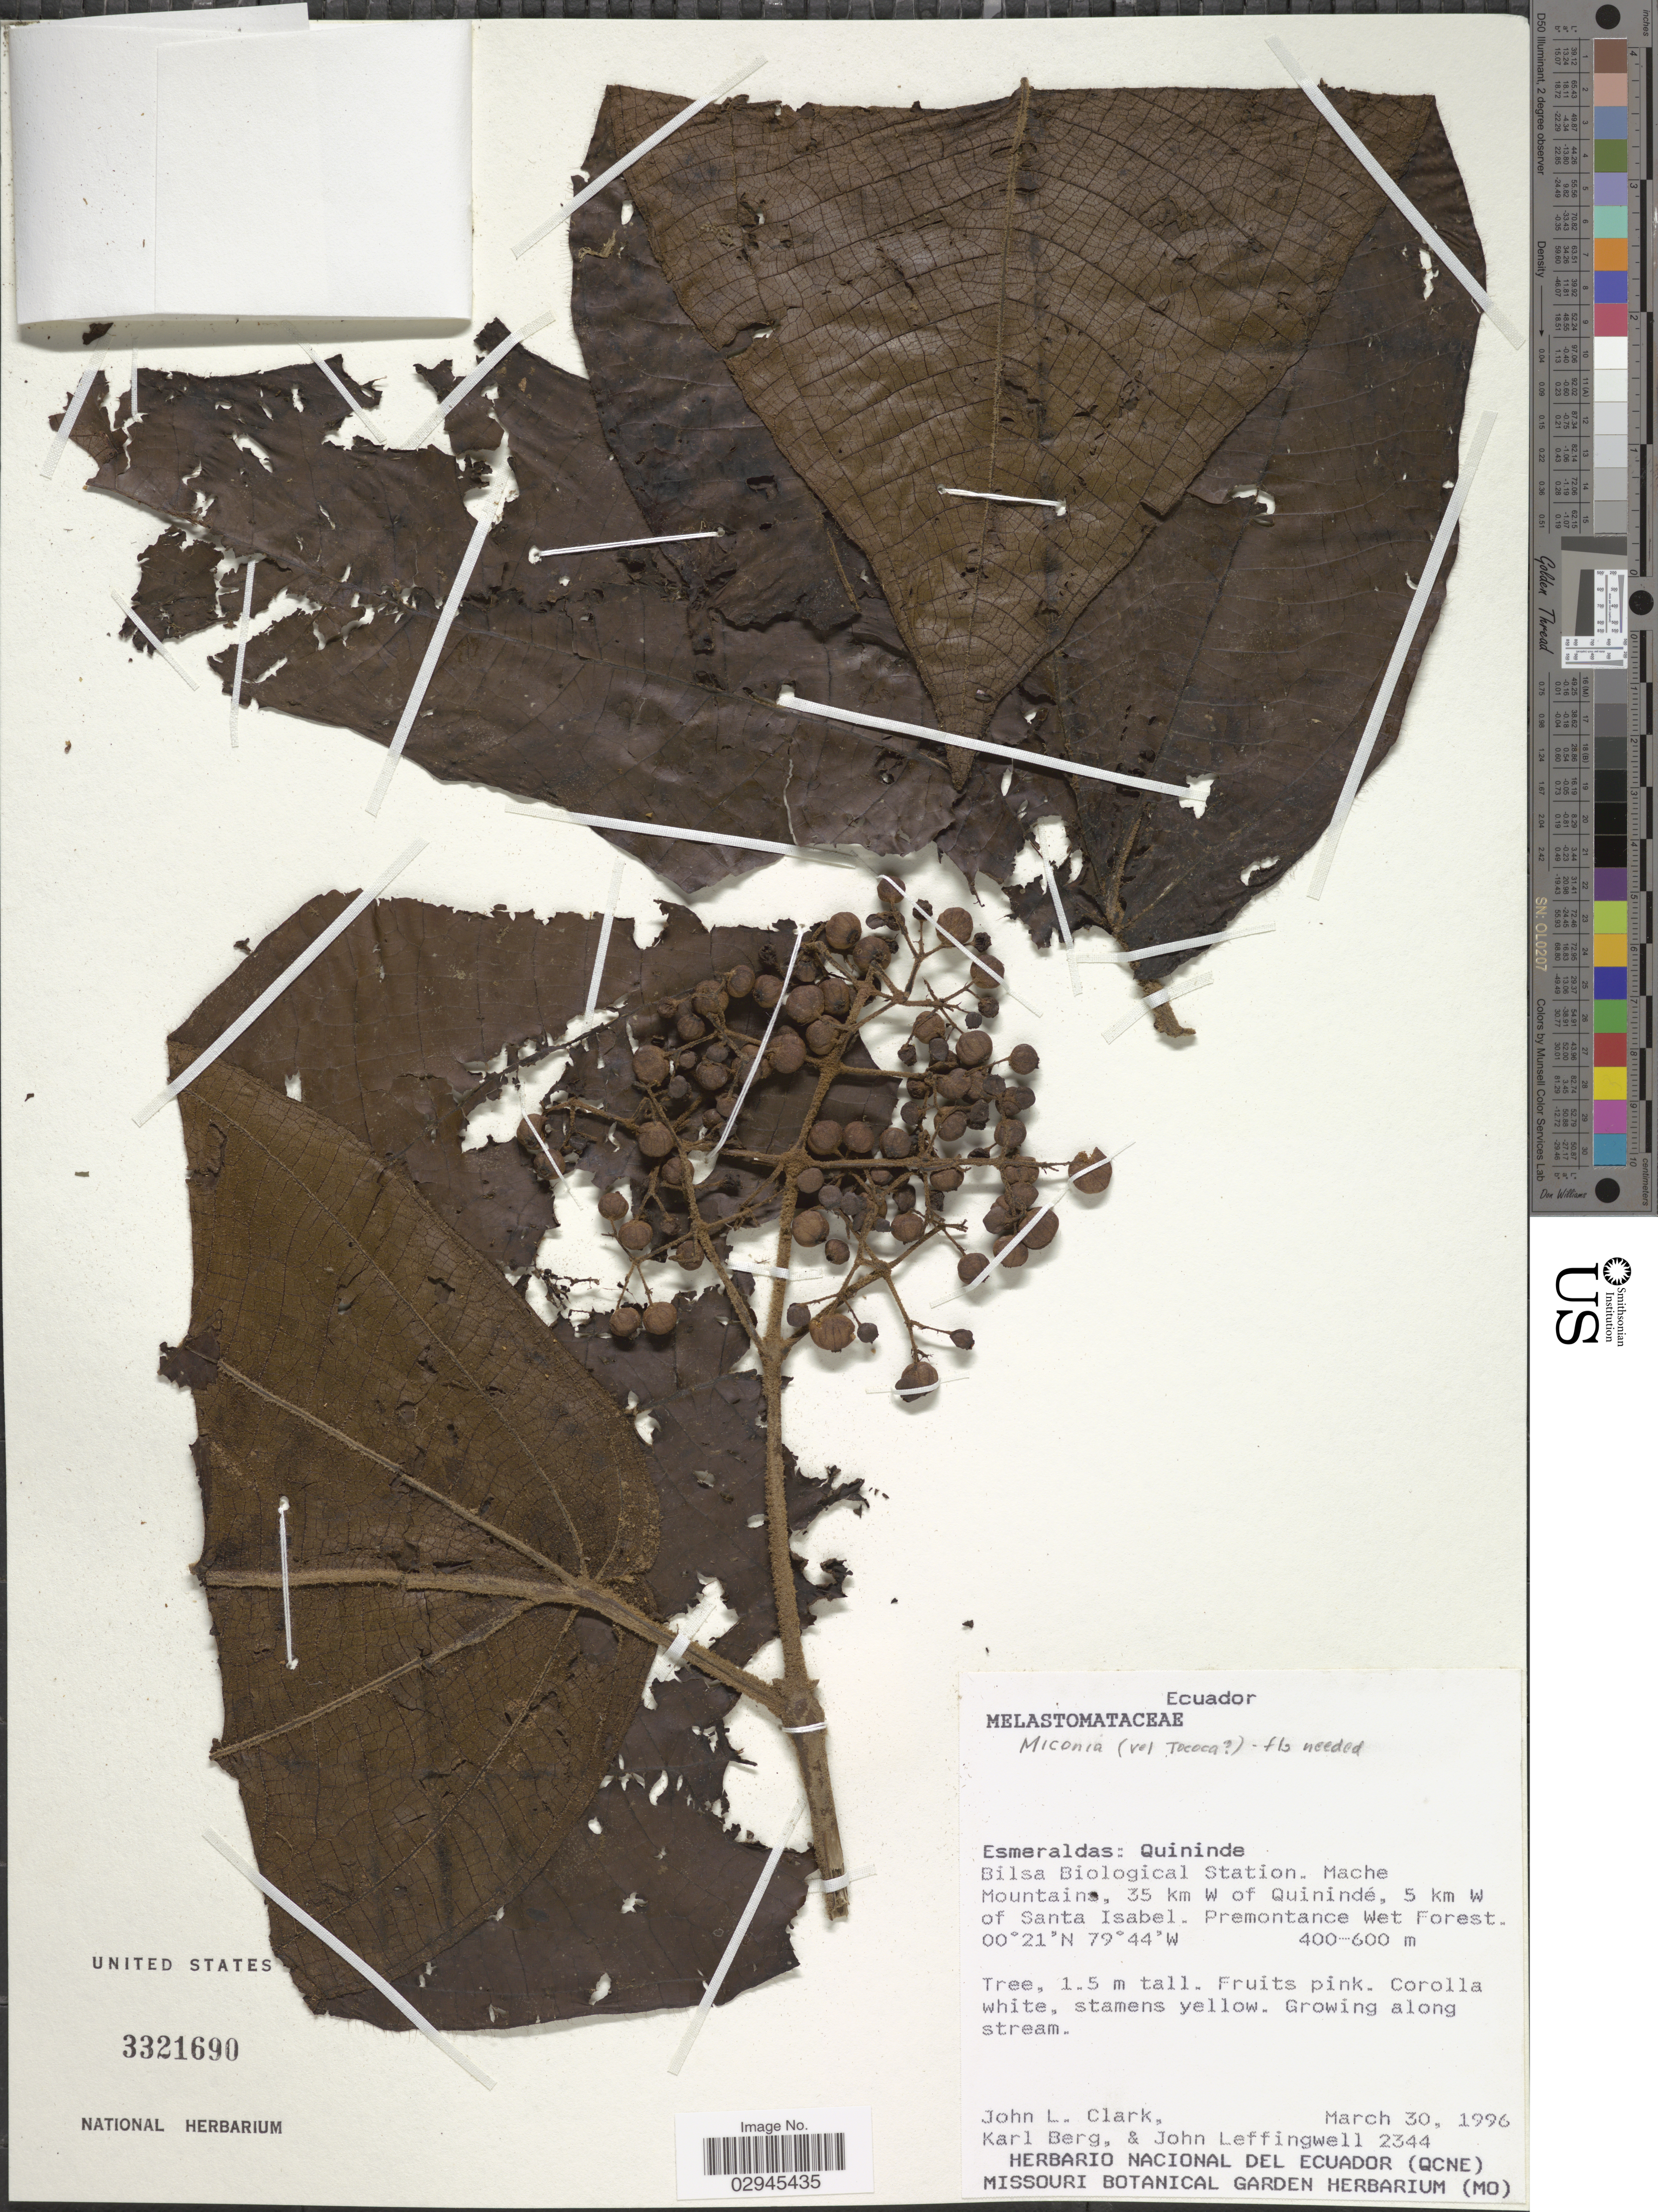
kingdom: Plantae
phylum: Tracheophyta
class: Magnoliopsida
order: Myrtales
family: Melastomataceae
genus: Miconia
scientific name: Miconia sp.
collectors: J. L. Clark, K. Berg & J. Leffingwell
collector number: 2344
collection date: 1996-03-30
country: Ecuador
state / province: Esmeraldas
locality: Quininde. Bilsa Biological Station. Mache Mountains, 35 km W of Quinindé, 5 km W of Santa Isabel. Premontane Wet Forest.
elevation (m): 400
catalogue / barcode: US 3321690